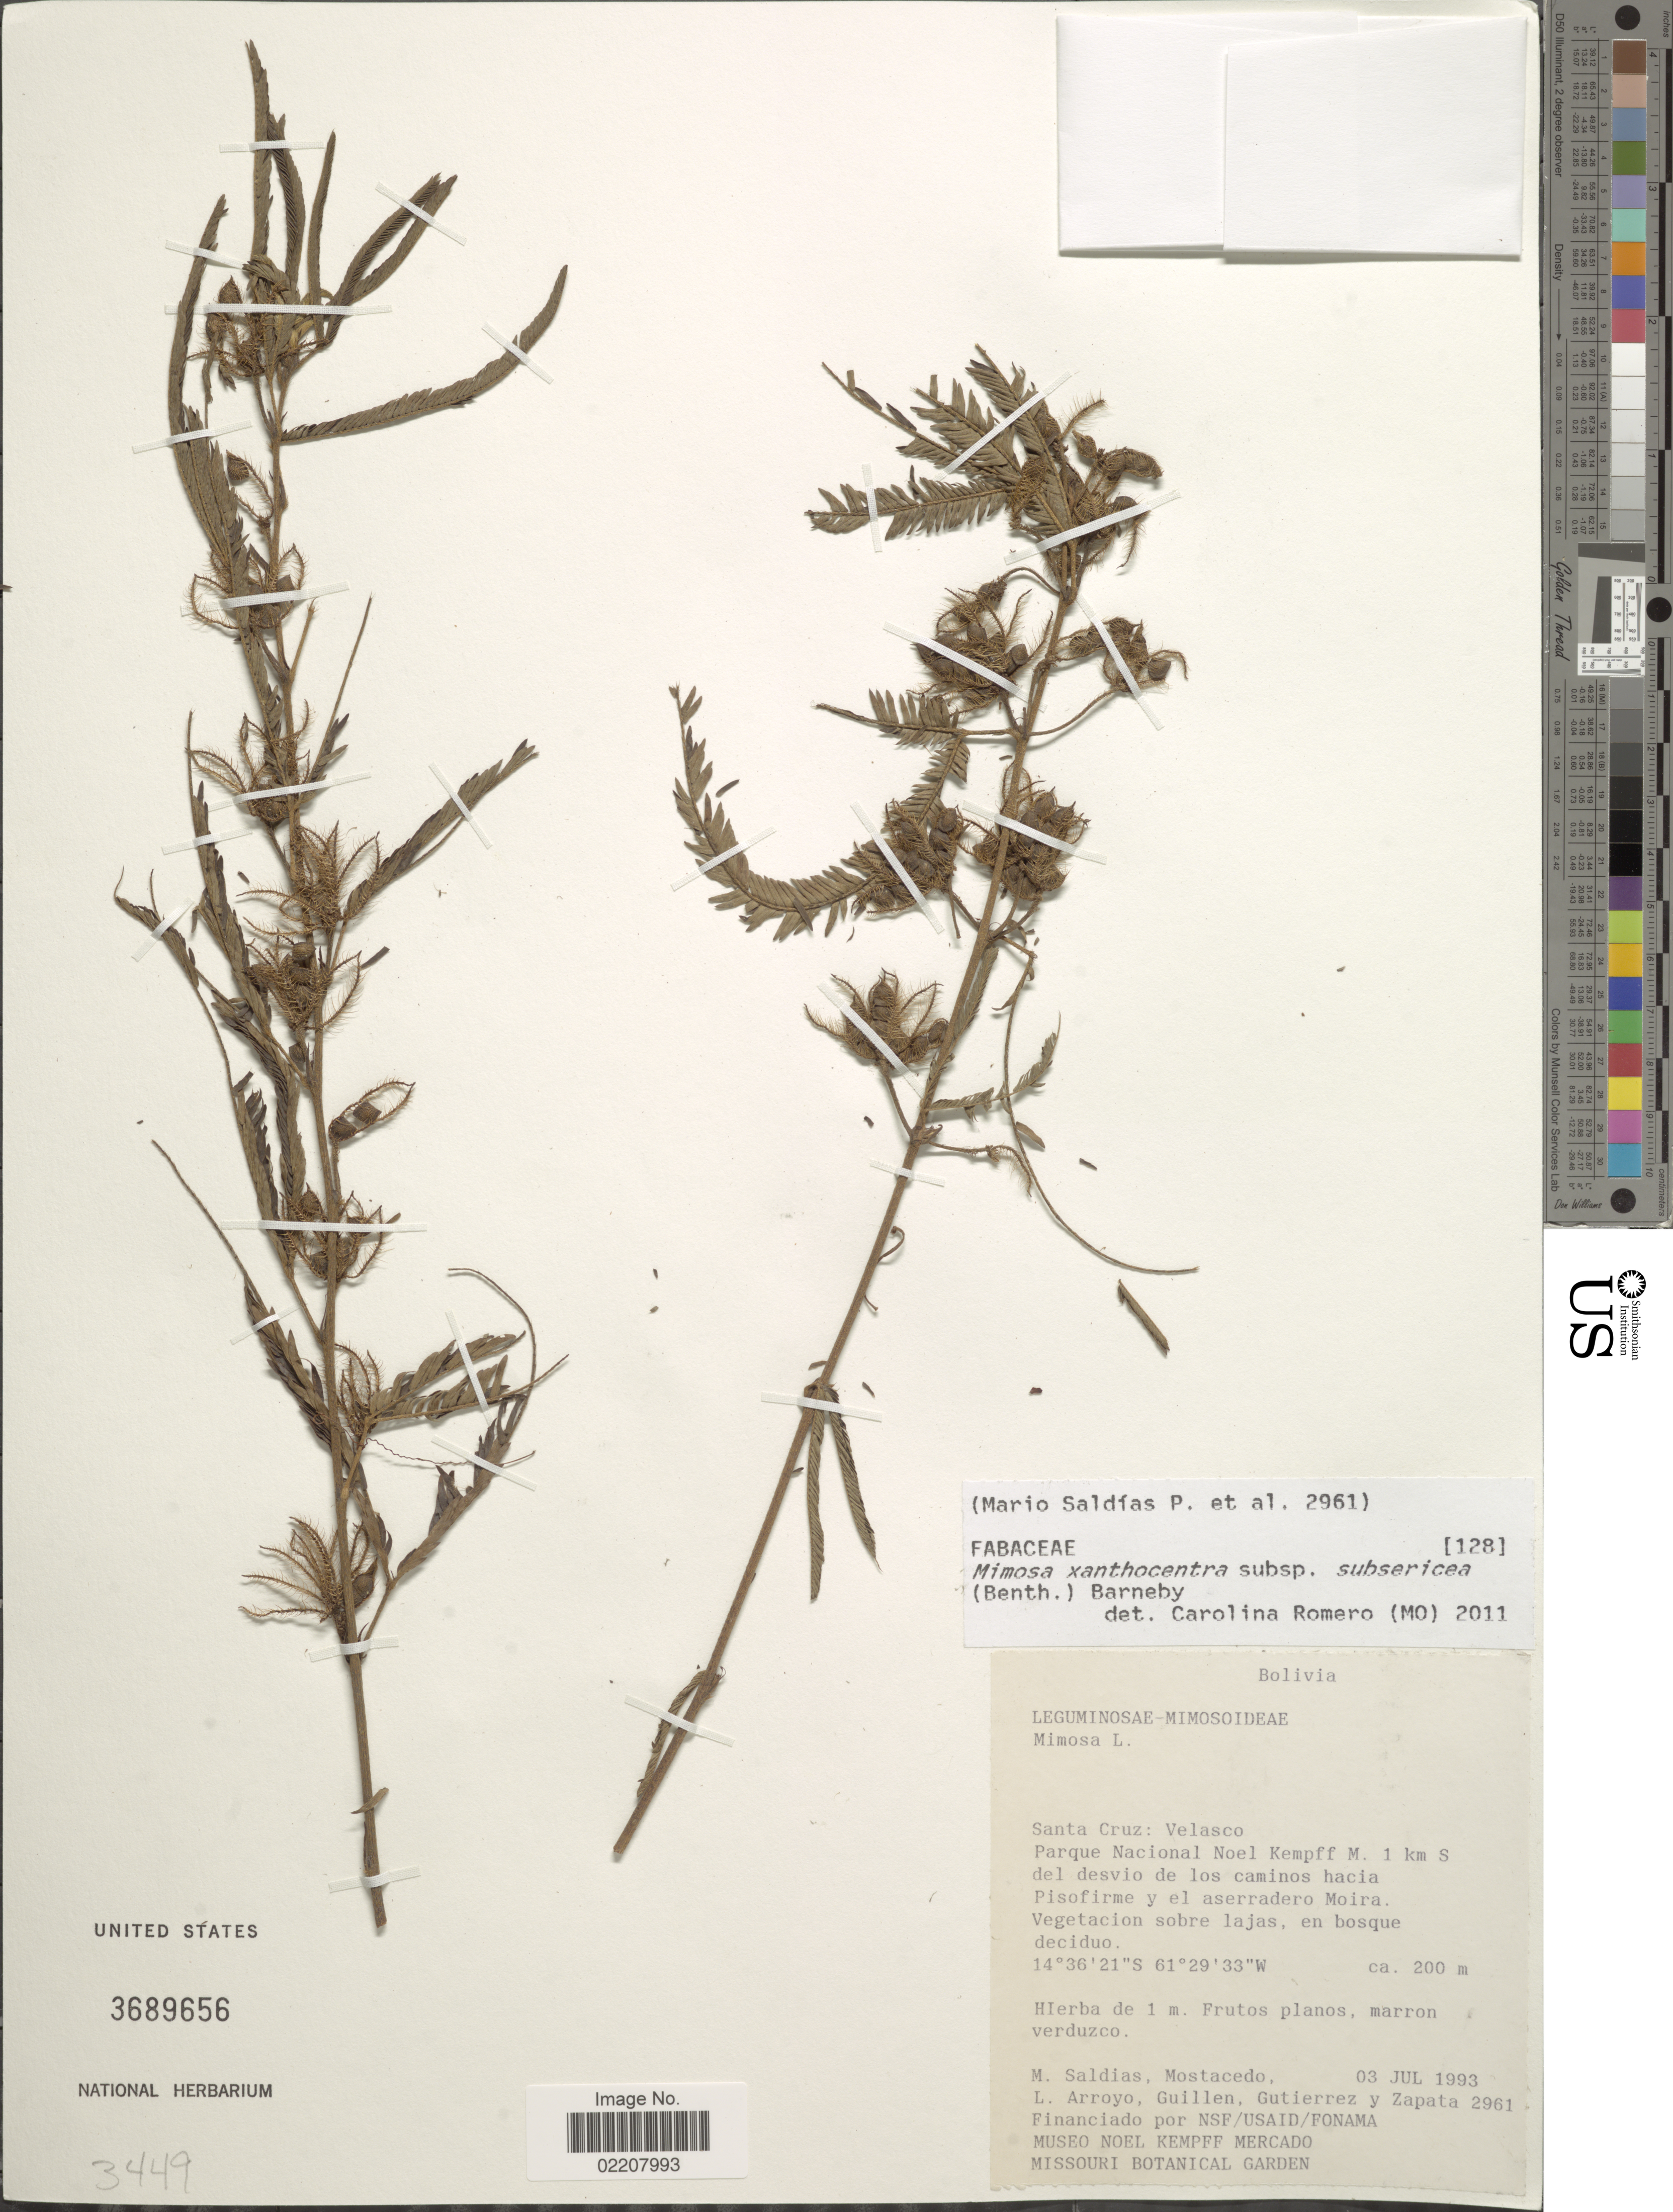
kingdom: Plantae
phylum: Tracheophyta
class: Magnoliopsida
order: Fabales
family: Fabaceae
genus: Mimosa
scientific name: Mimosa xanthocentra var. subsericea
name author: (Benth.) Barneby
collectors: M. Saldias, Mostacedo, --, L. Arroyo, -- Guillen & et al.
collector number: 2961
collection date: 1993-07-03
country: Bolivia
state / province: Santa Cruz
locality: Velasco, Parque Nacional Noel Kempff M. 1 km S del desvio de los caminos hacia Pisofirme y el aserradero Moira.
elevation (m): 200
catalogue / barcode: US 3689656